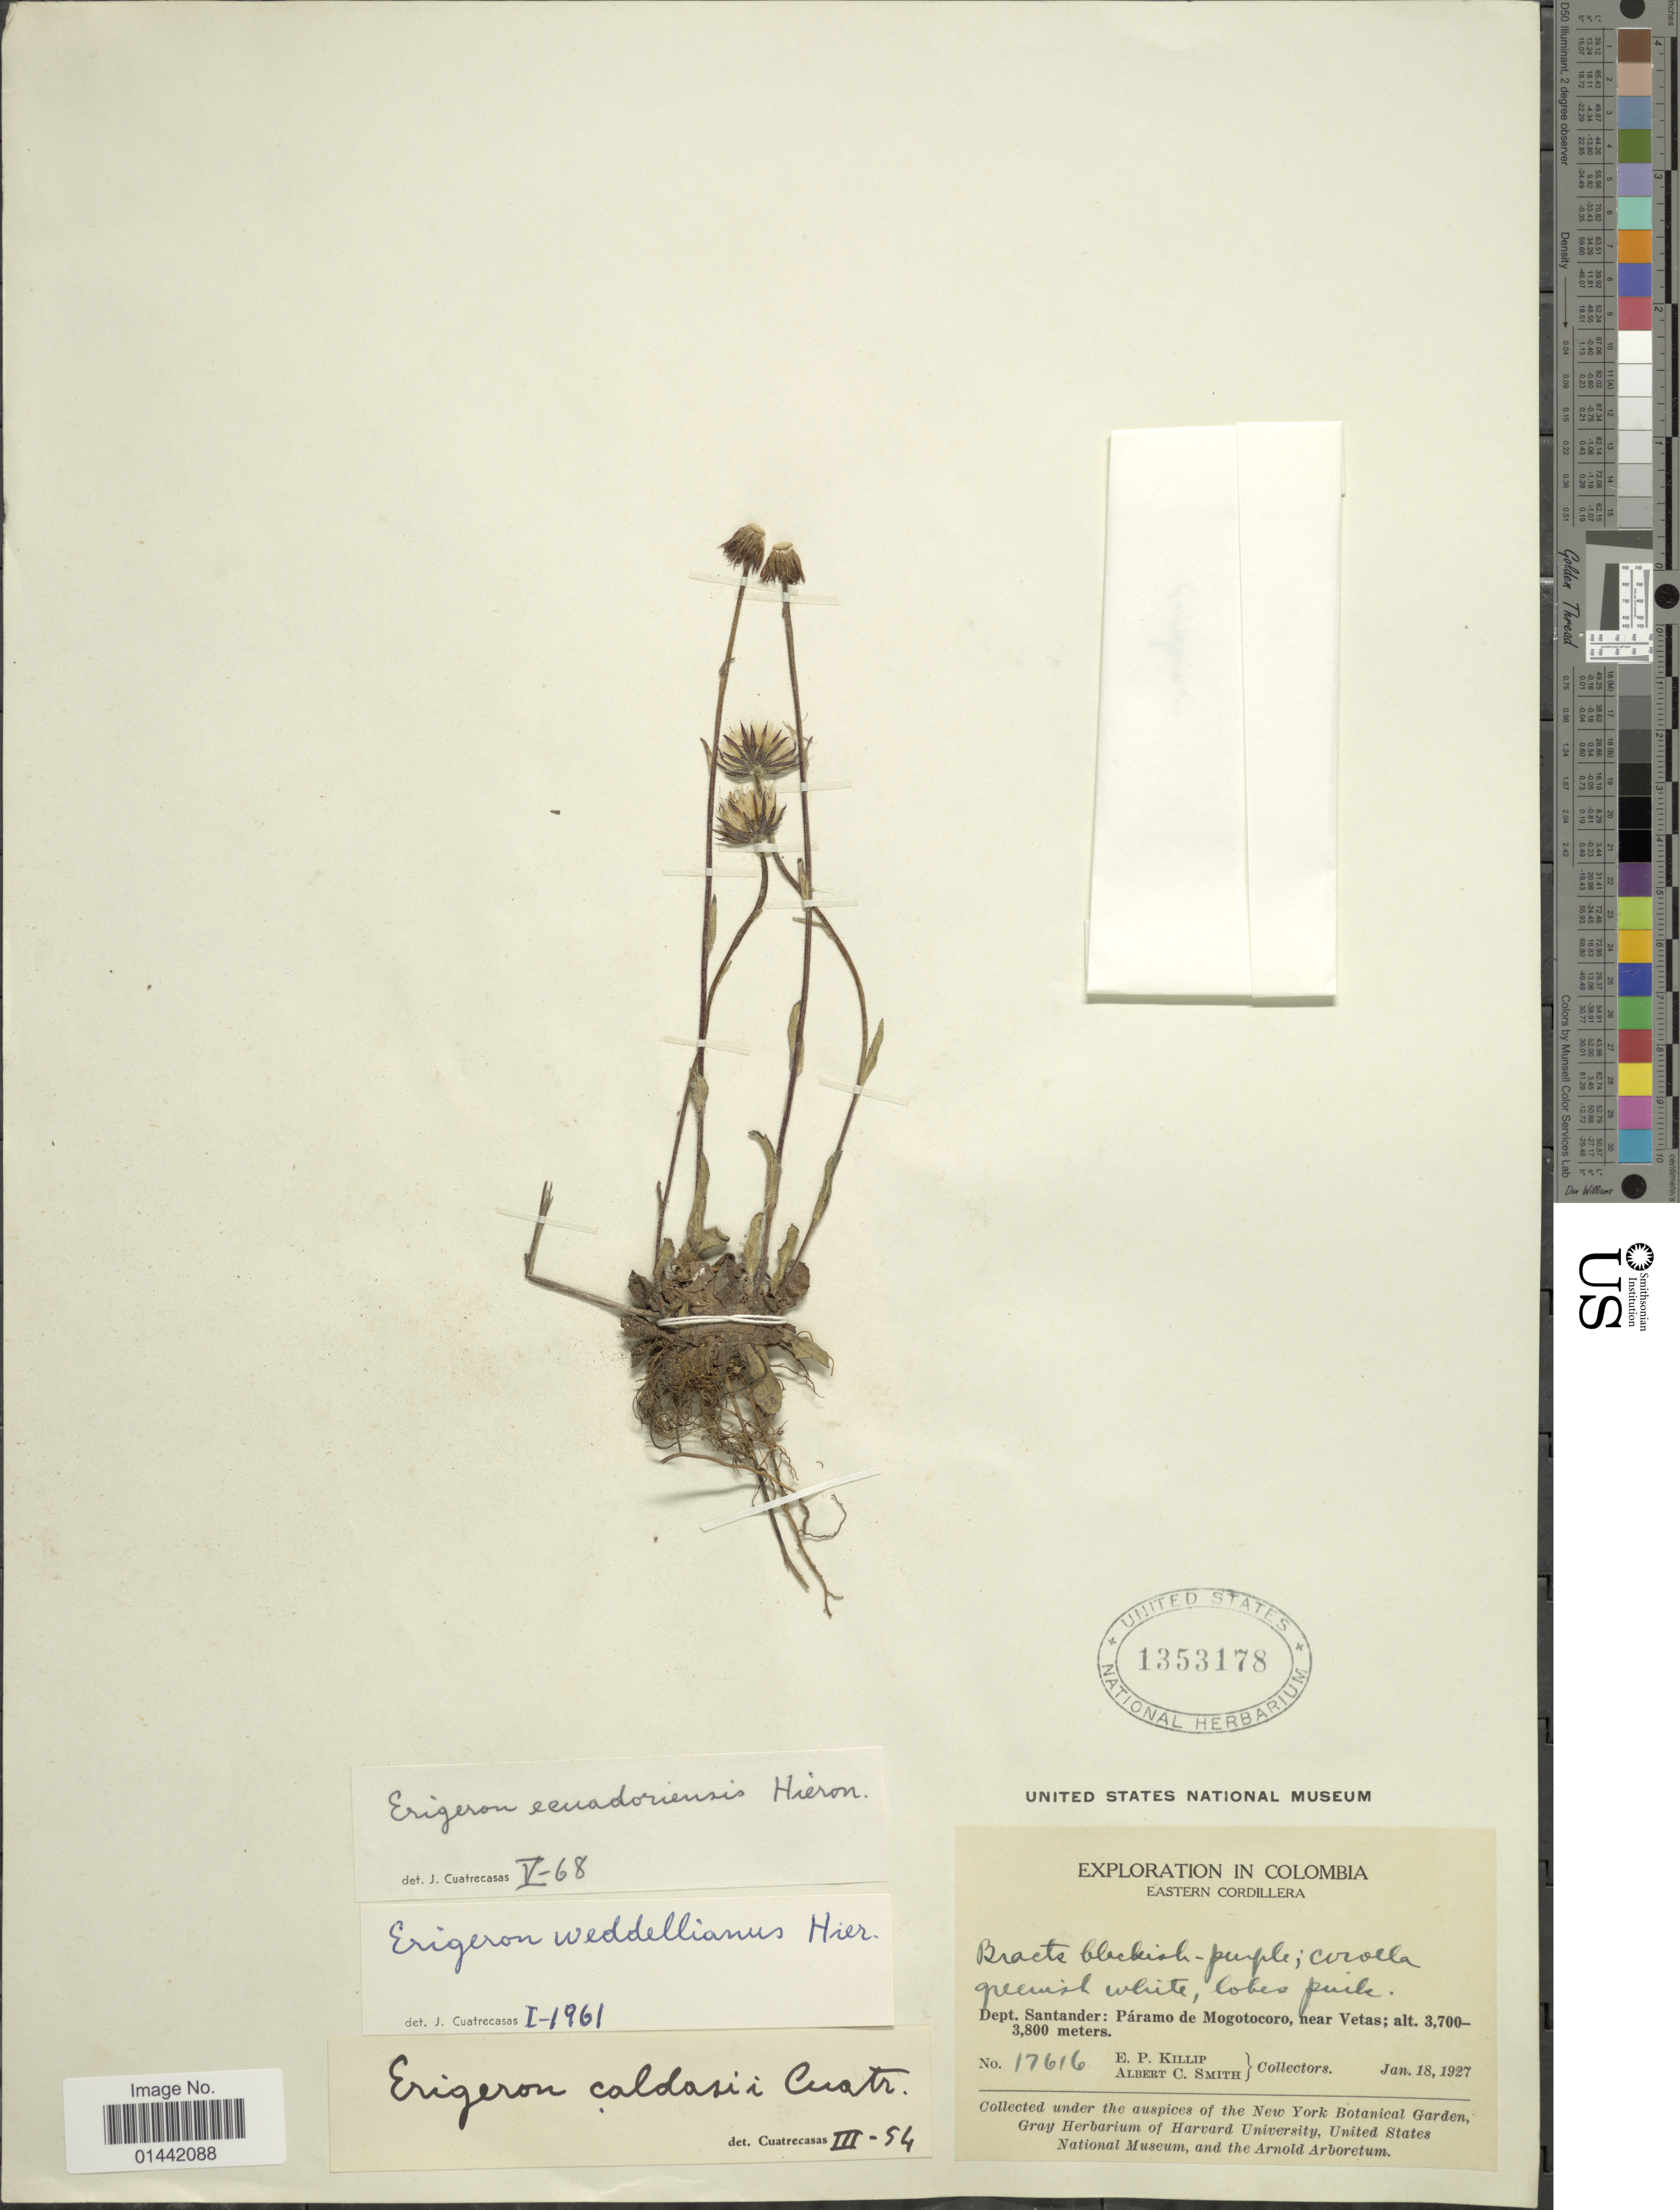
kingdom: Plantae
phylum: Tracheophyta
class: Magnoliopsida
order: Asterales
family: Asteraceae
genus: Erigeron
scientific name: Erigeron ecuadoriensis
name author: Hieron.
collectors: E. P. Killip & A. C. Smith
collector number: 17616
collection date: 1927-01-18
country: Colombia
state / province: Santander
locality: Eastern Cordillera, Páramo de Mogotocoro, near Vetas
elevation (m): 3700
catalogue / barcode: US 1353178